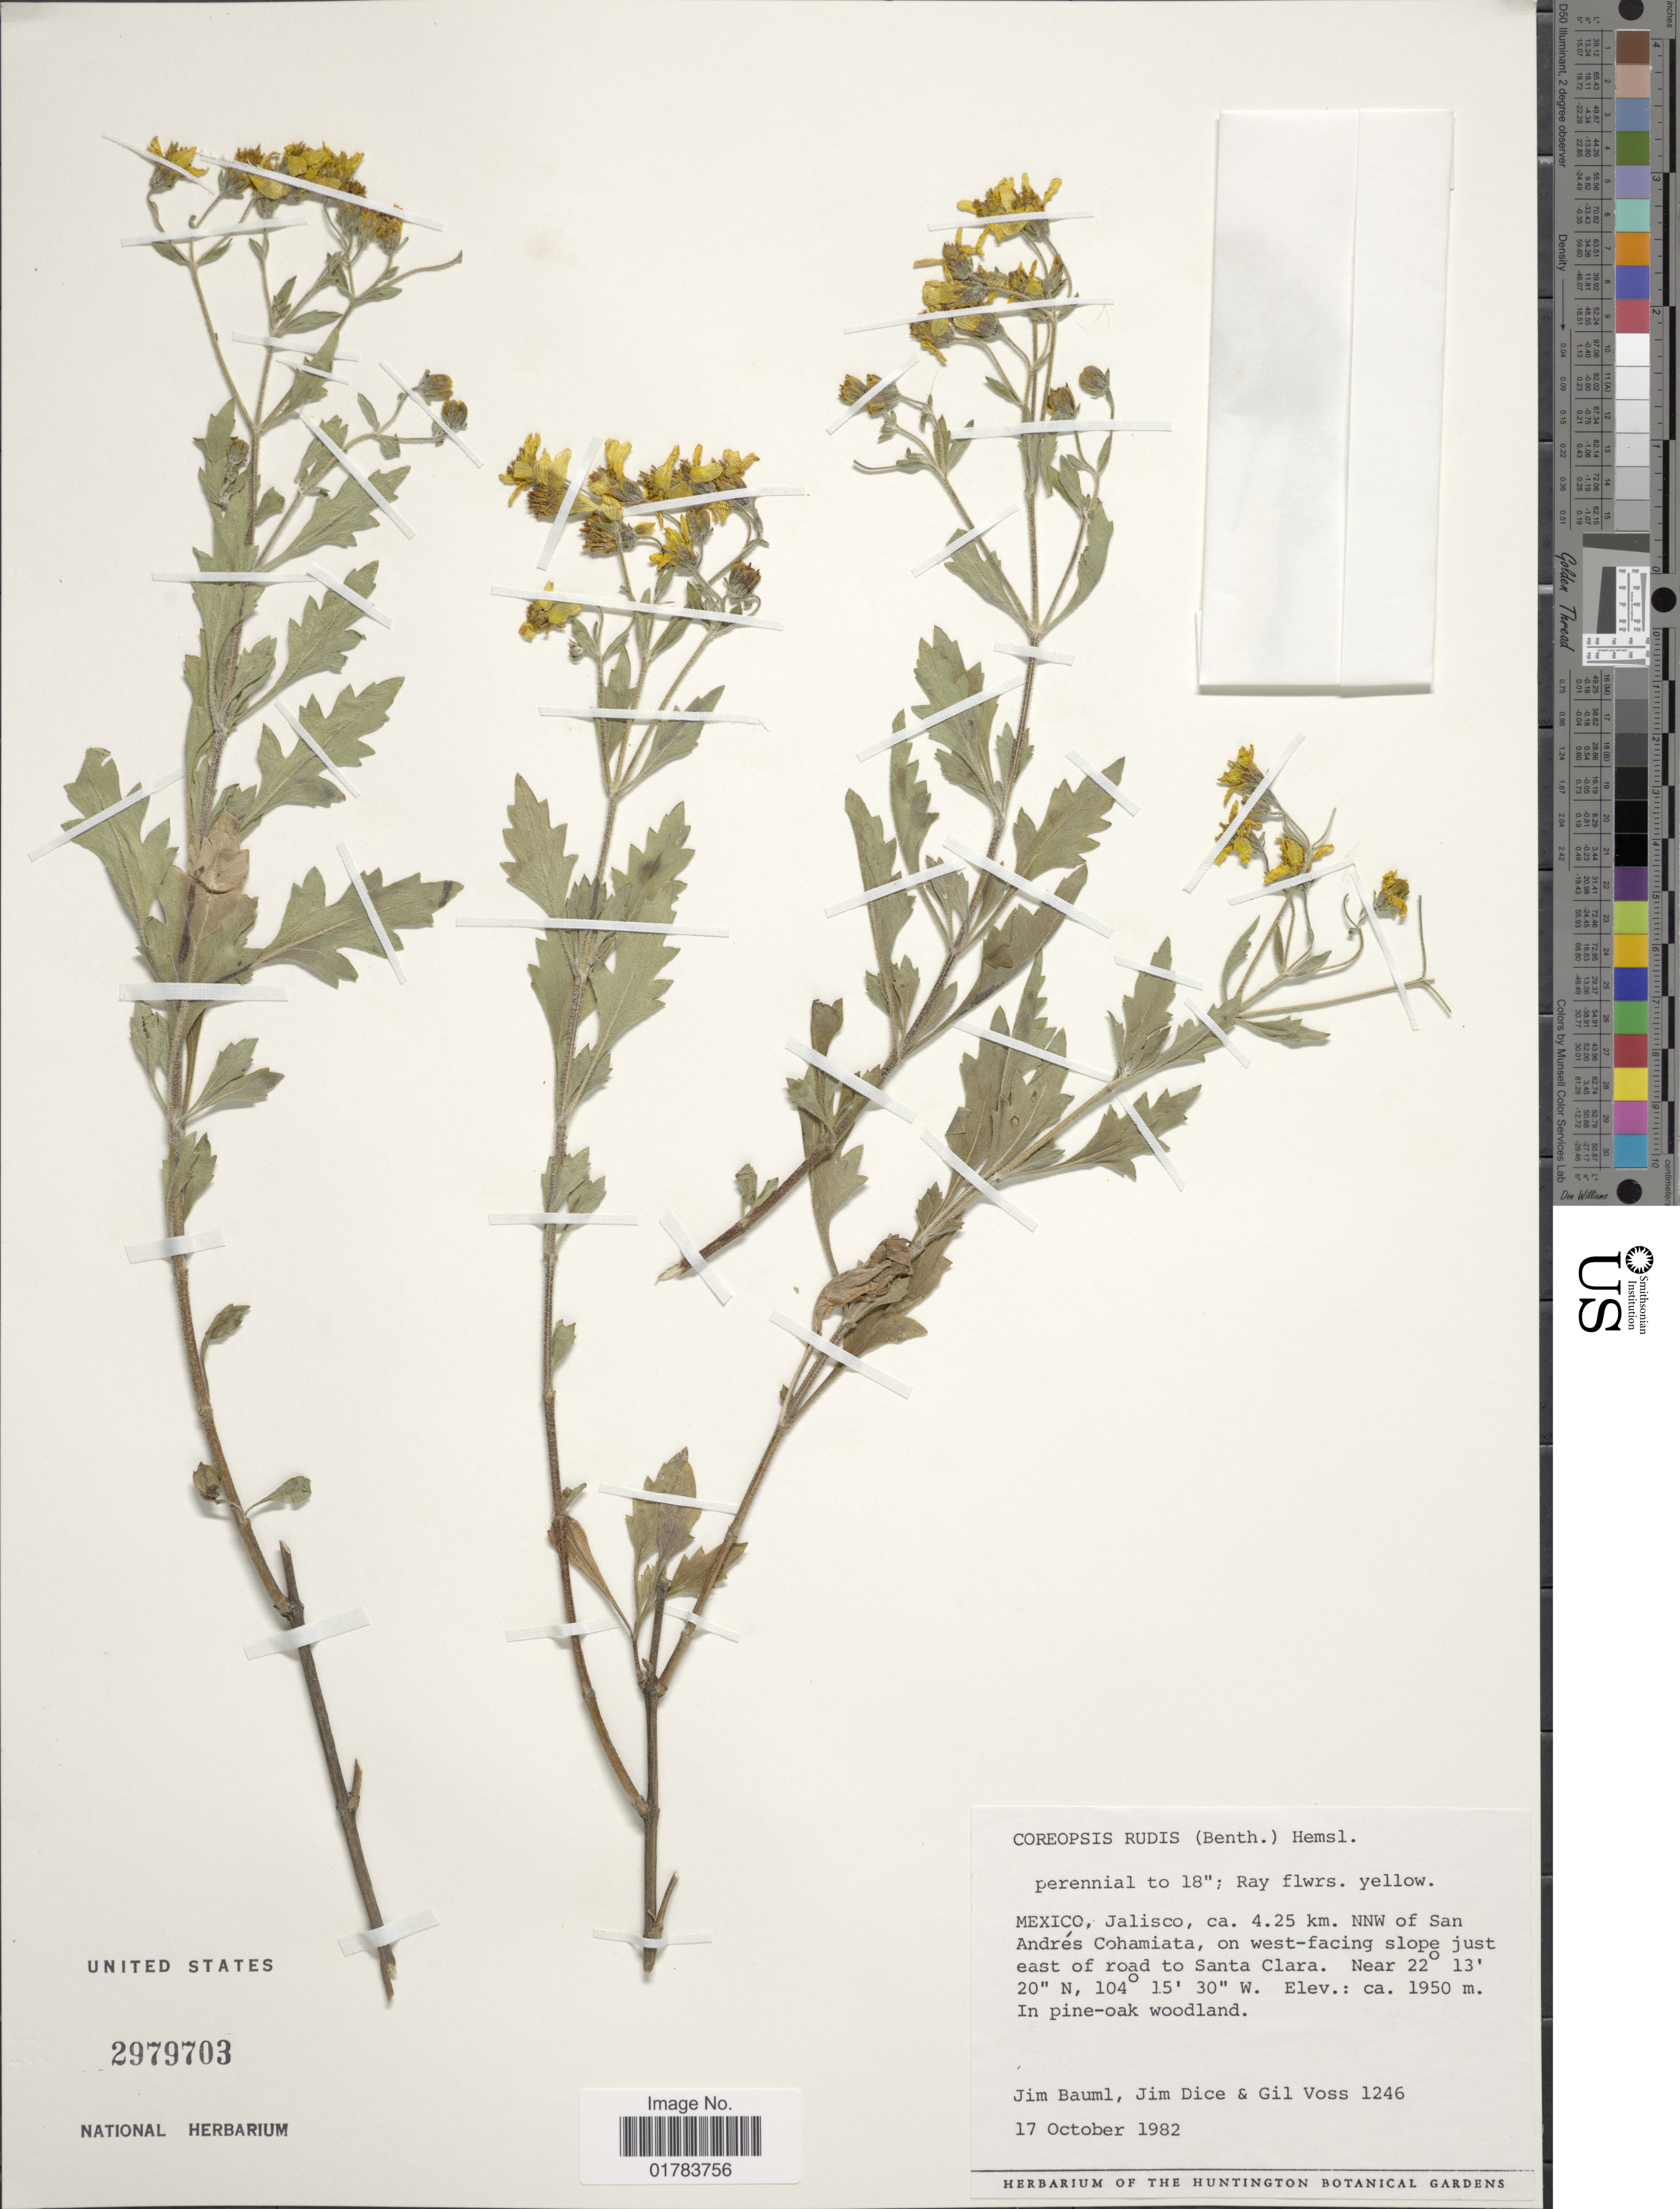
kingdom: Plantae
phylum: Tracheophyta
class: Magnoliopsida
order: Asterales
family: Asteraceae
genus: Coreopsis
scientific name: Coreopsis rudis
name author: (Benth.) Hemsl.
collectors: J. Bauml, J. Dice & G. Voss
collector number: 1246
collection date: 1982-10-17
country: Mexico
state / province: Jalisco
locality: Ca. 4.25 km. NNW of San Andres Cohamiata, on west-facing slope just east of road to Santa Clara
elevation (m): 1950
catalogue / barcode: US 2979703